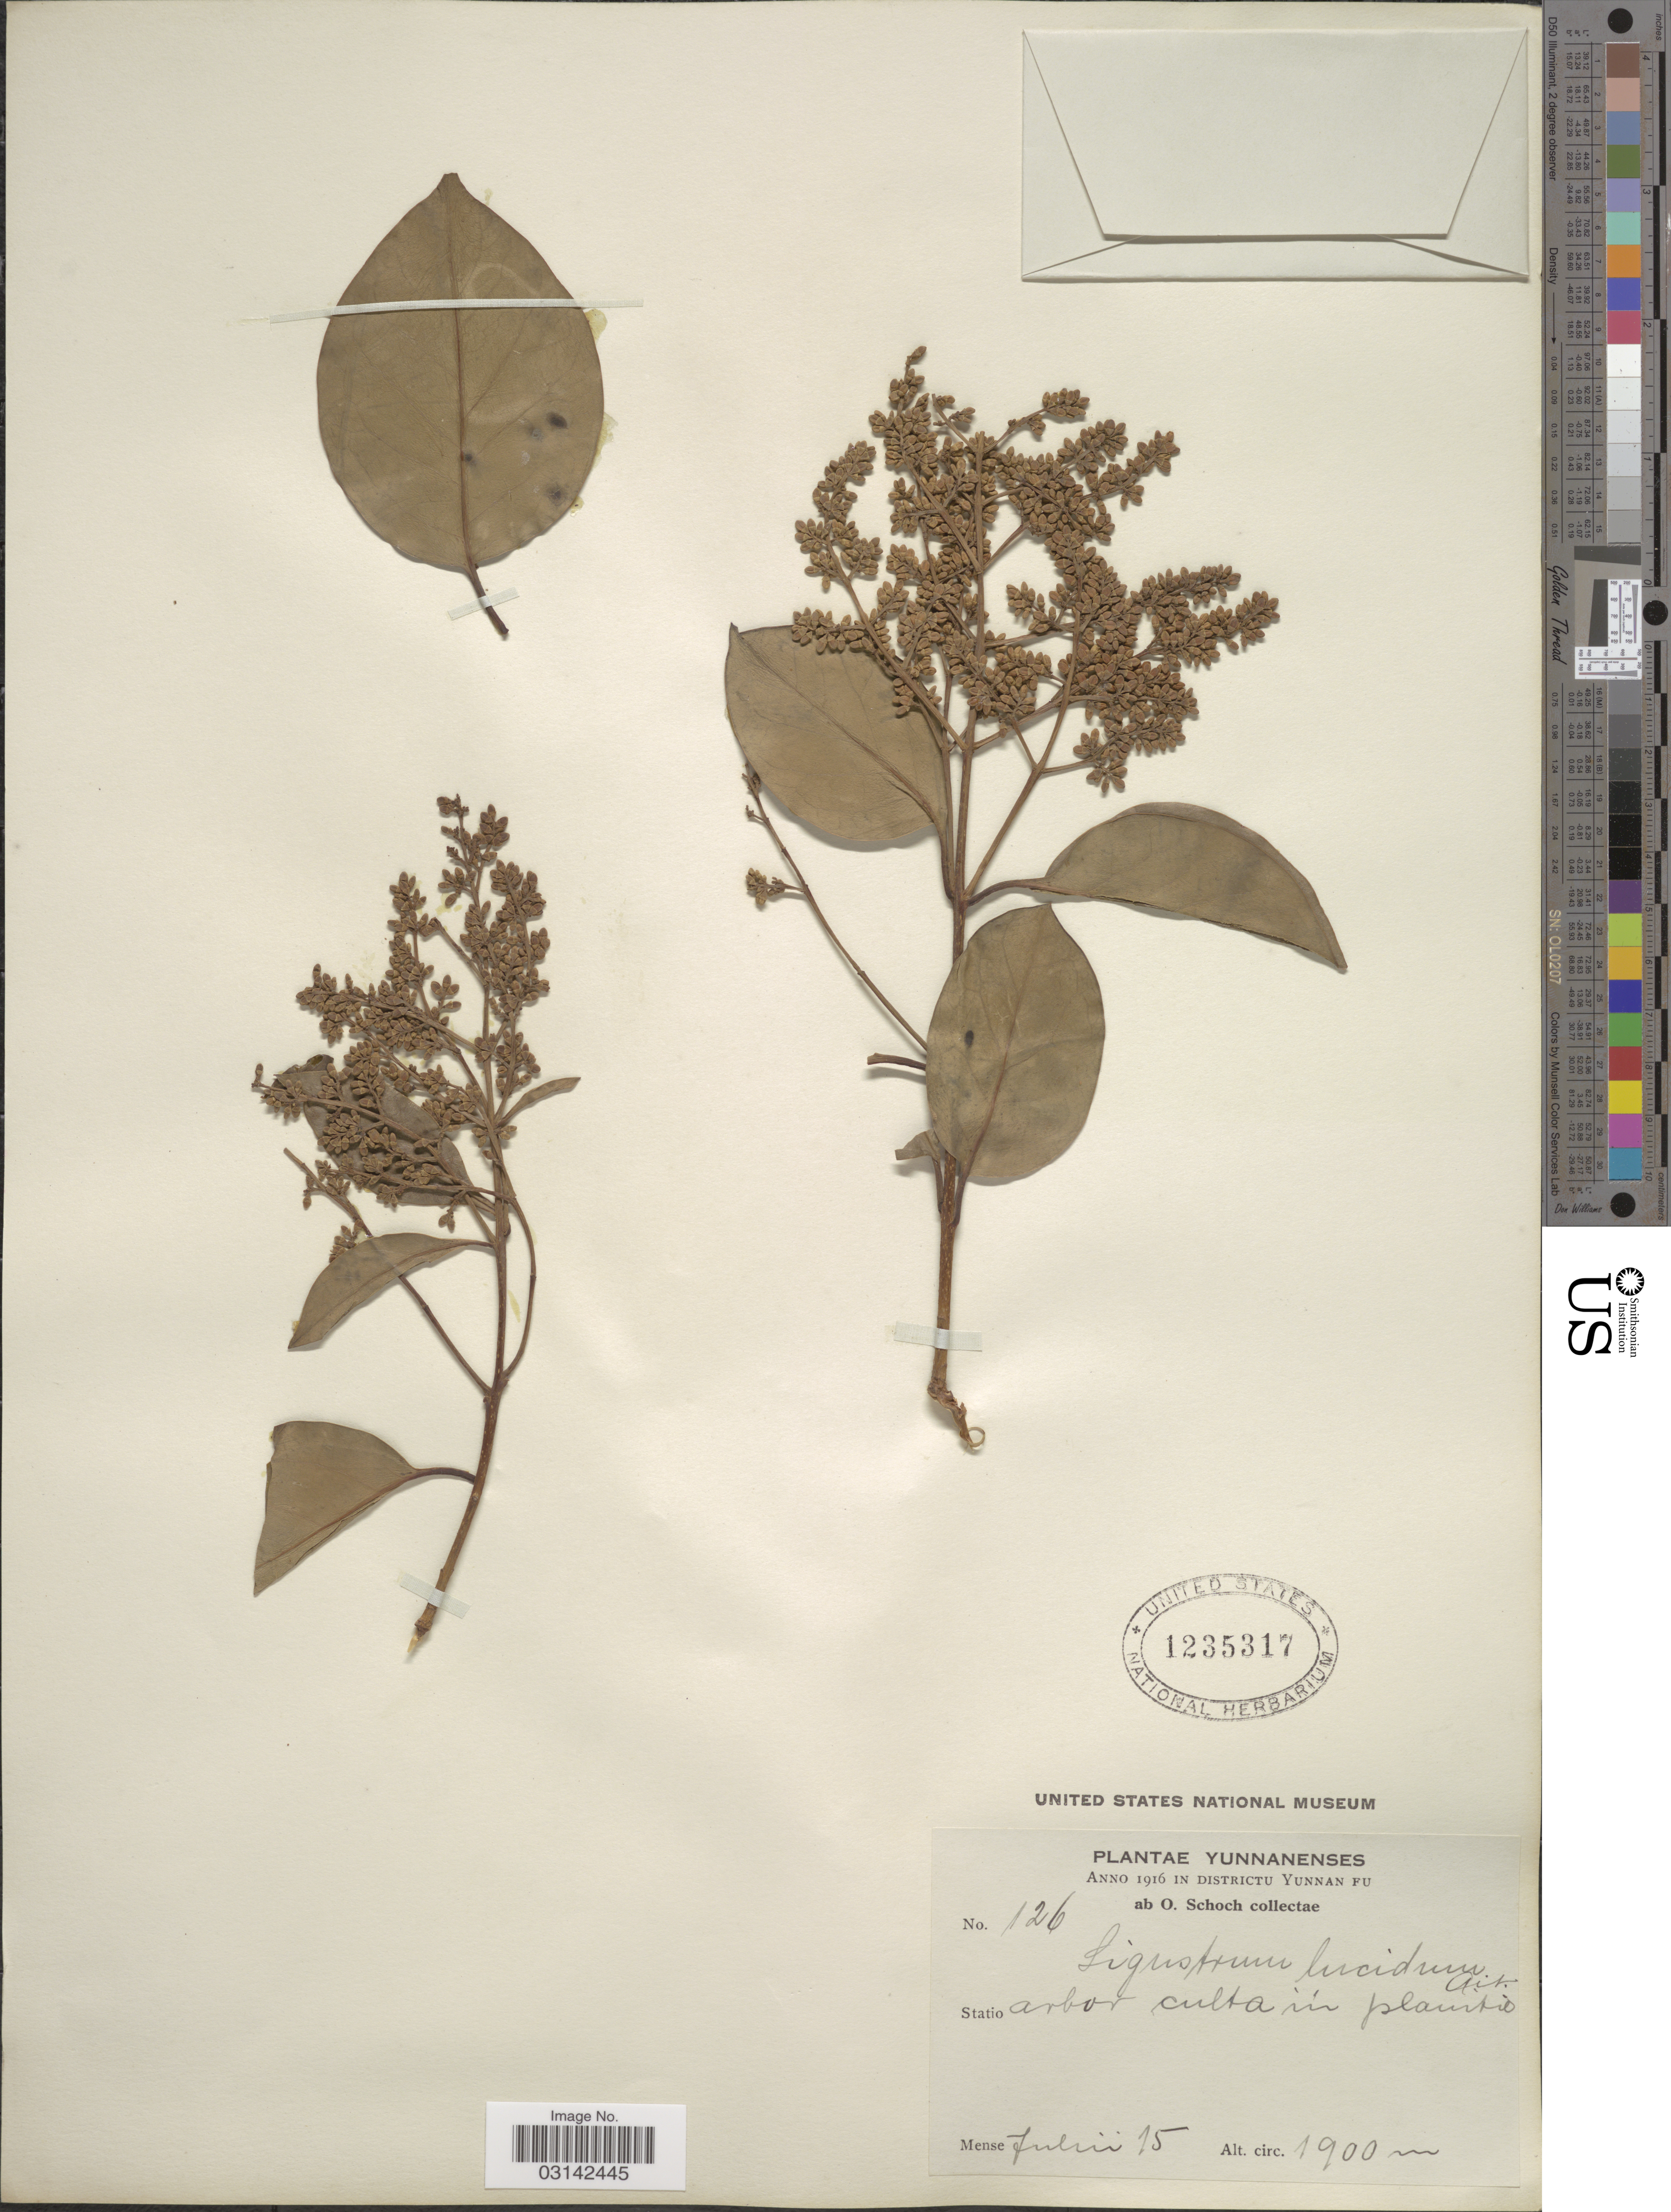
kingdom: Plantae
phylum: Tracheophyta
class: Magnoliopsida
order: Lamiales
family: Oleaceae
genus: Ligustrum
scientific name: Ligustrum lucidum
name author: W.T. Aiton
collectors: O. Schoch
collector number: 126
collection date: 1916-07-15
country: China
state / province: Yunnan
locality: Statio arbor culta in palnitio [interpreted].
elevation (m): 1900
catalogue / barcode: US 1235317